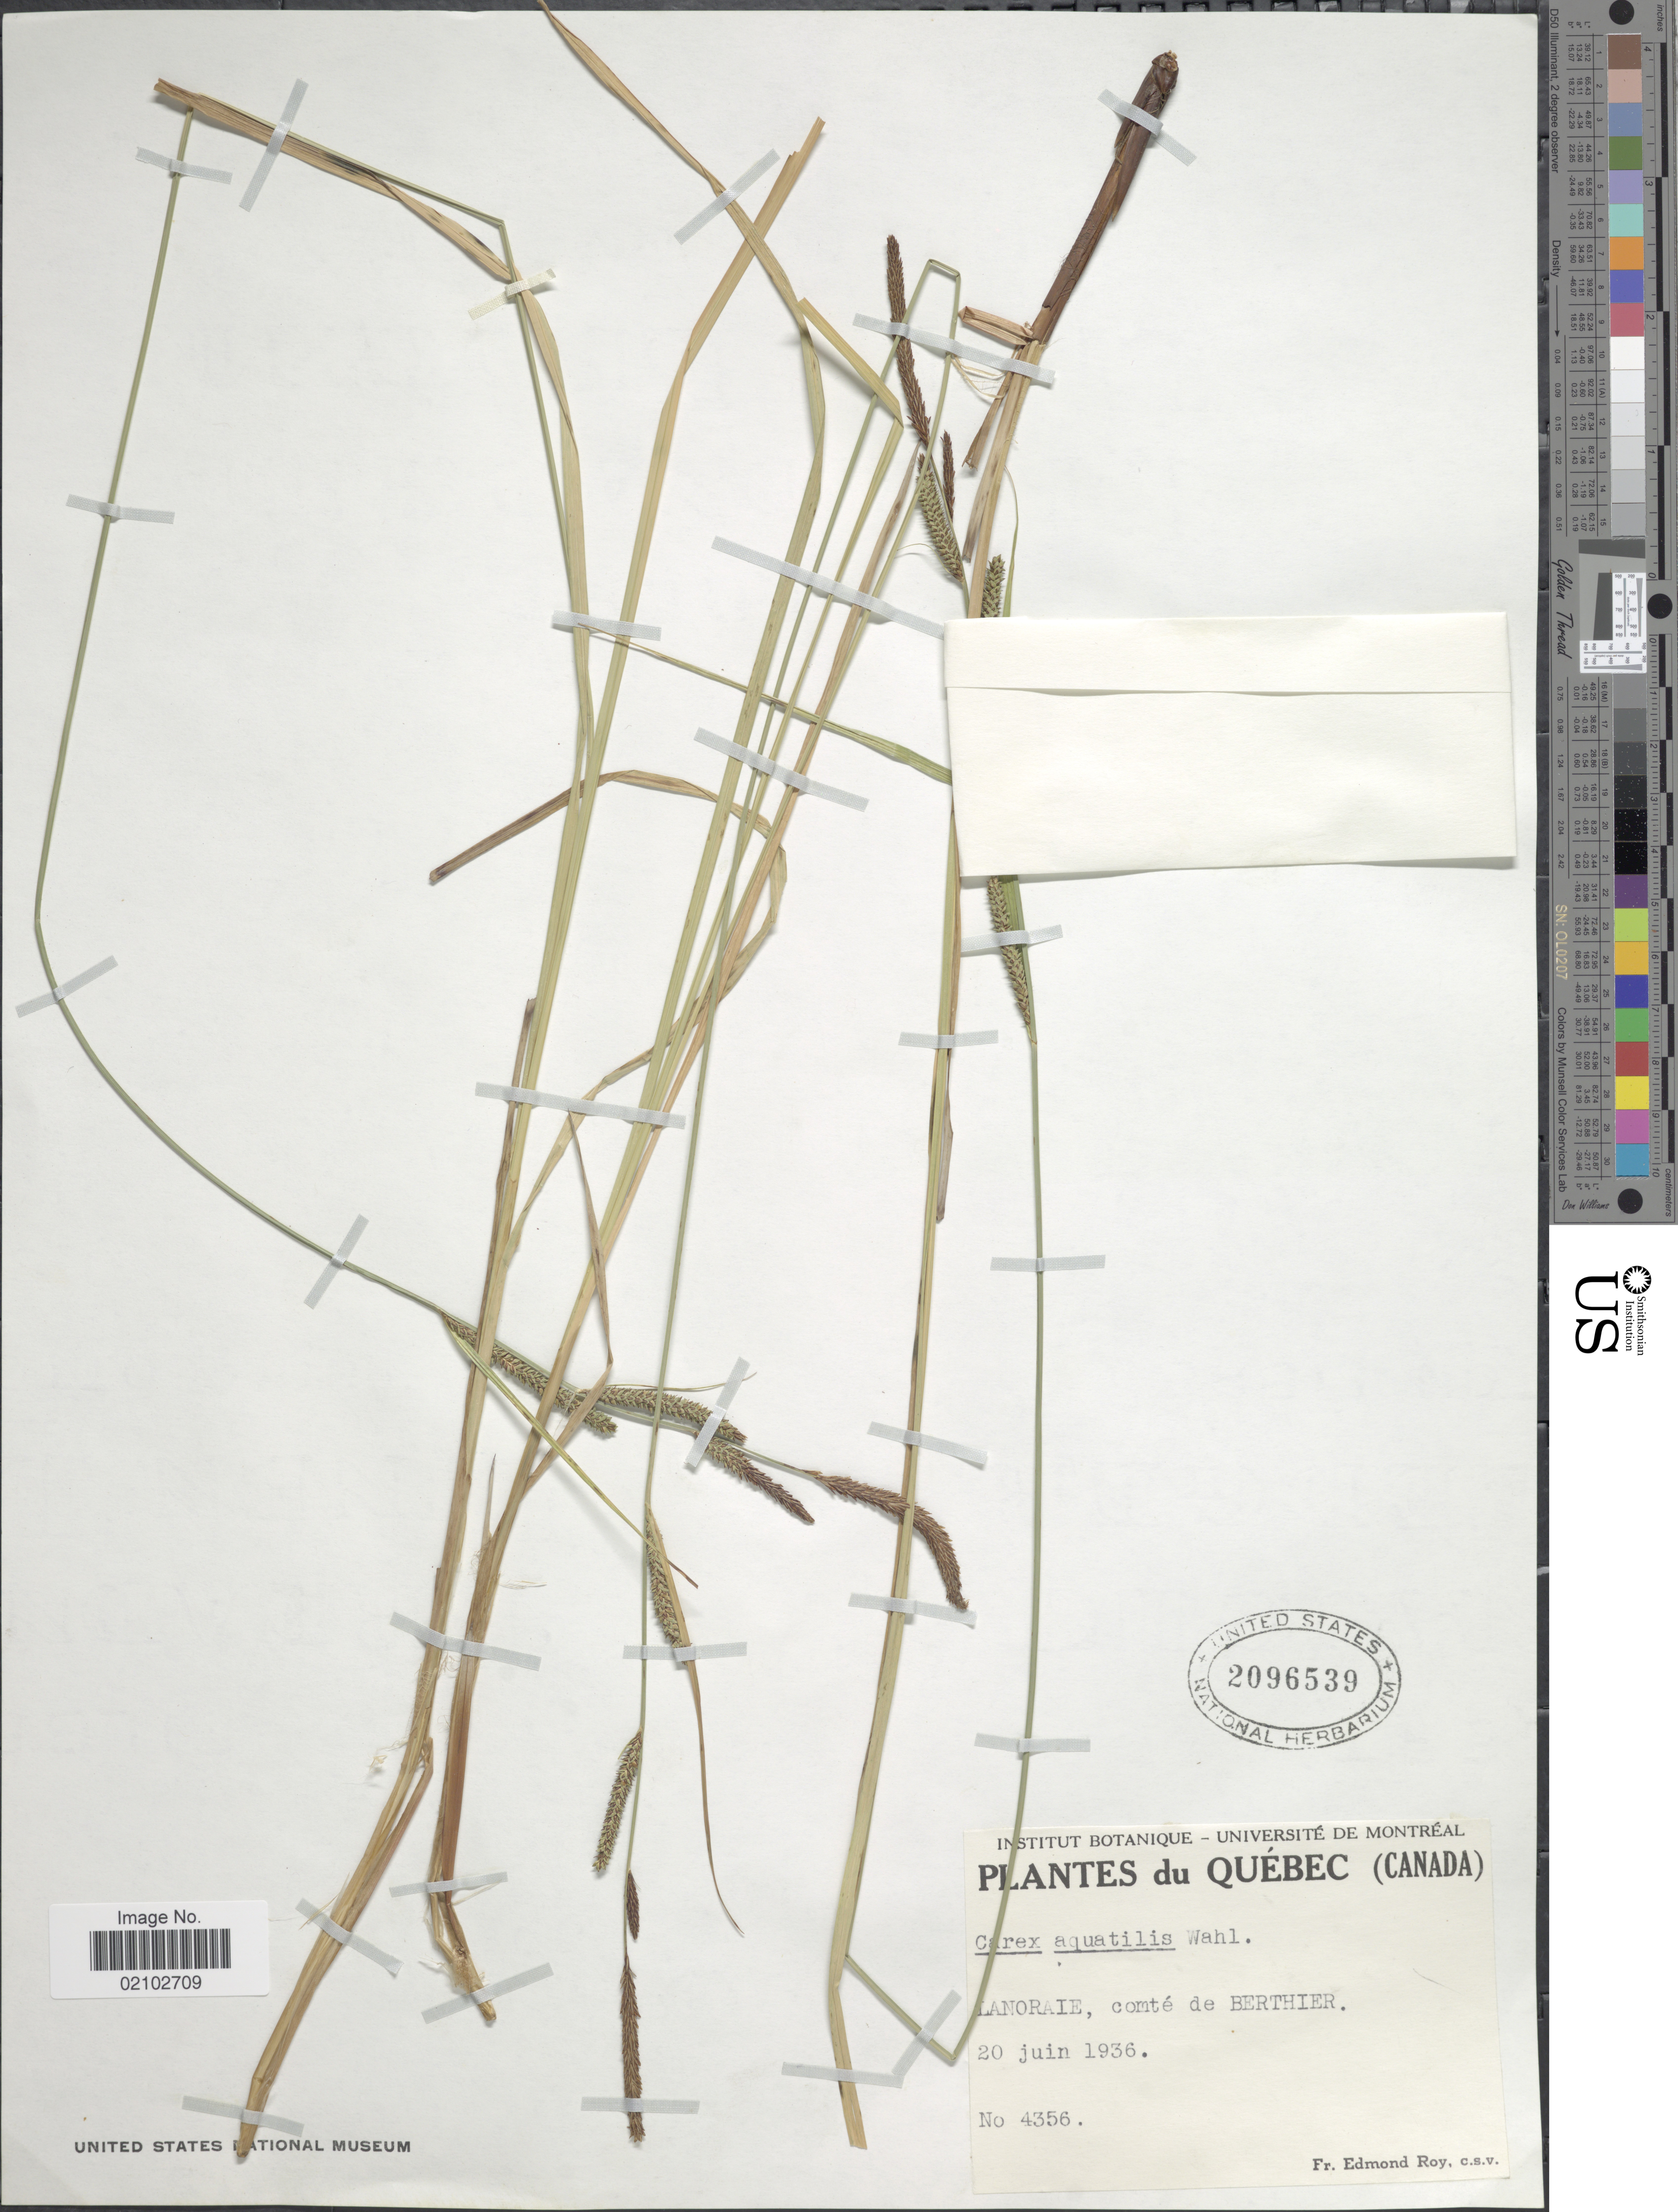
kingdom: Plantae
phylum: Tracheophyta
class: Liliopsida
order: Poales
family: Cyperaceae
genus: Carex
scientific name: Carex aquatilis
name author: Wahlenb.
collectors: E. Roy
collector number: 4356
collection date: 1936-06-20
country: Canada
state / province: Quebec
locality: Lanoraie, comte de Berthier.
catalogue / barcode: US 2096539